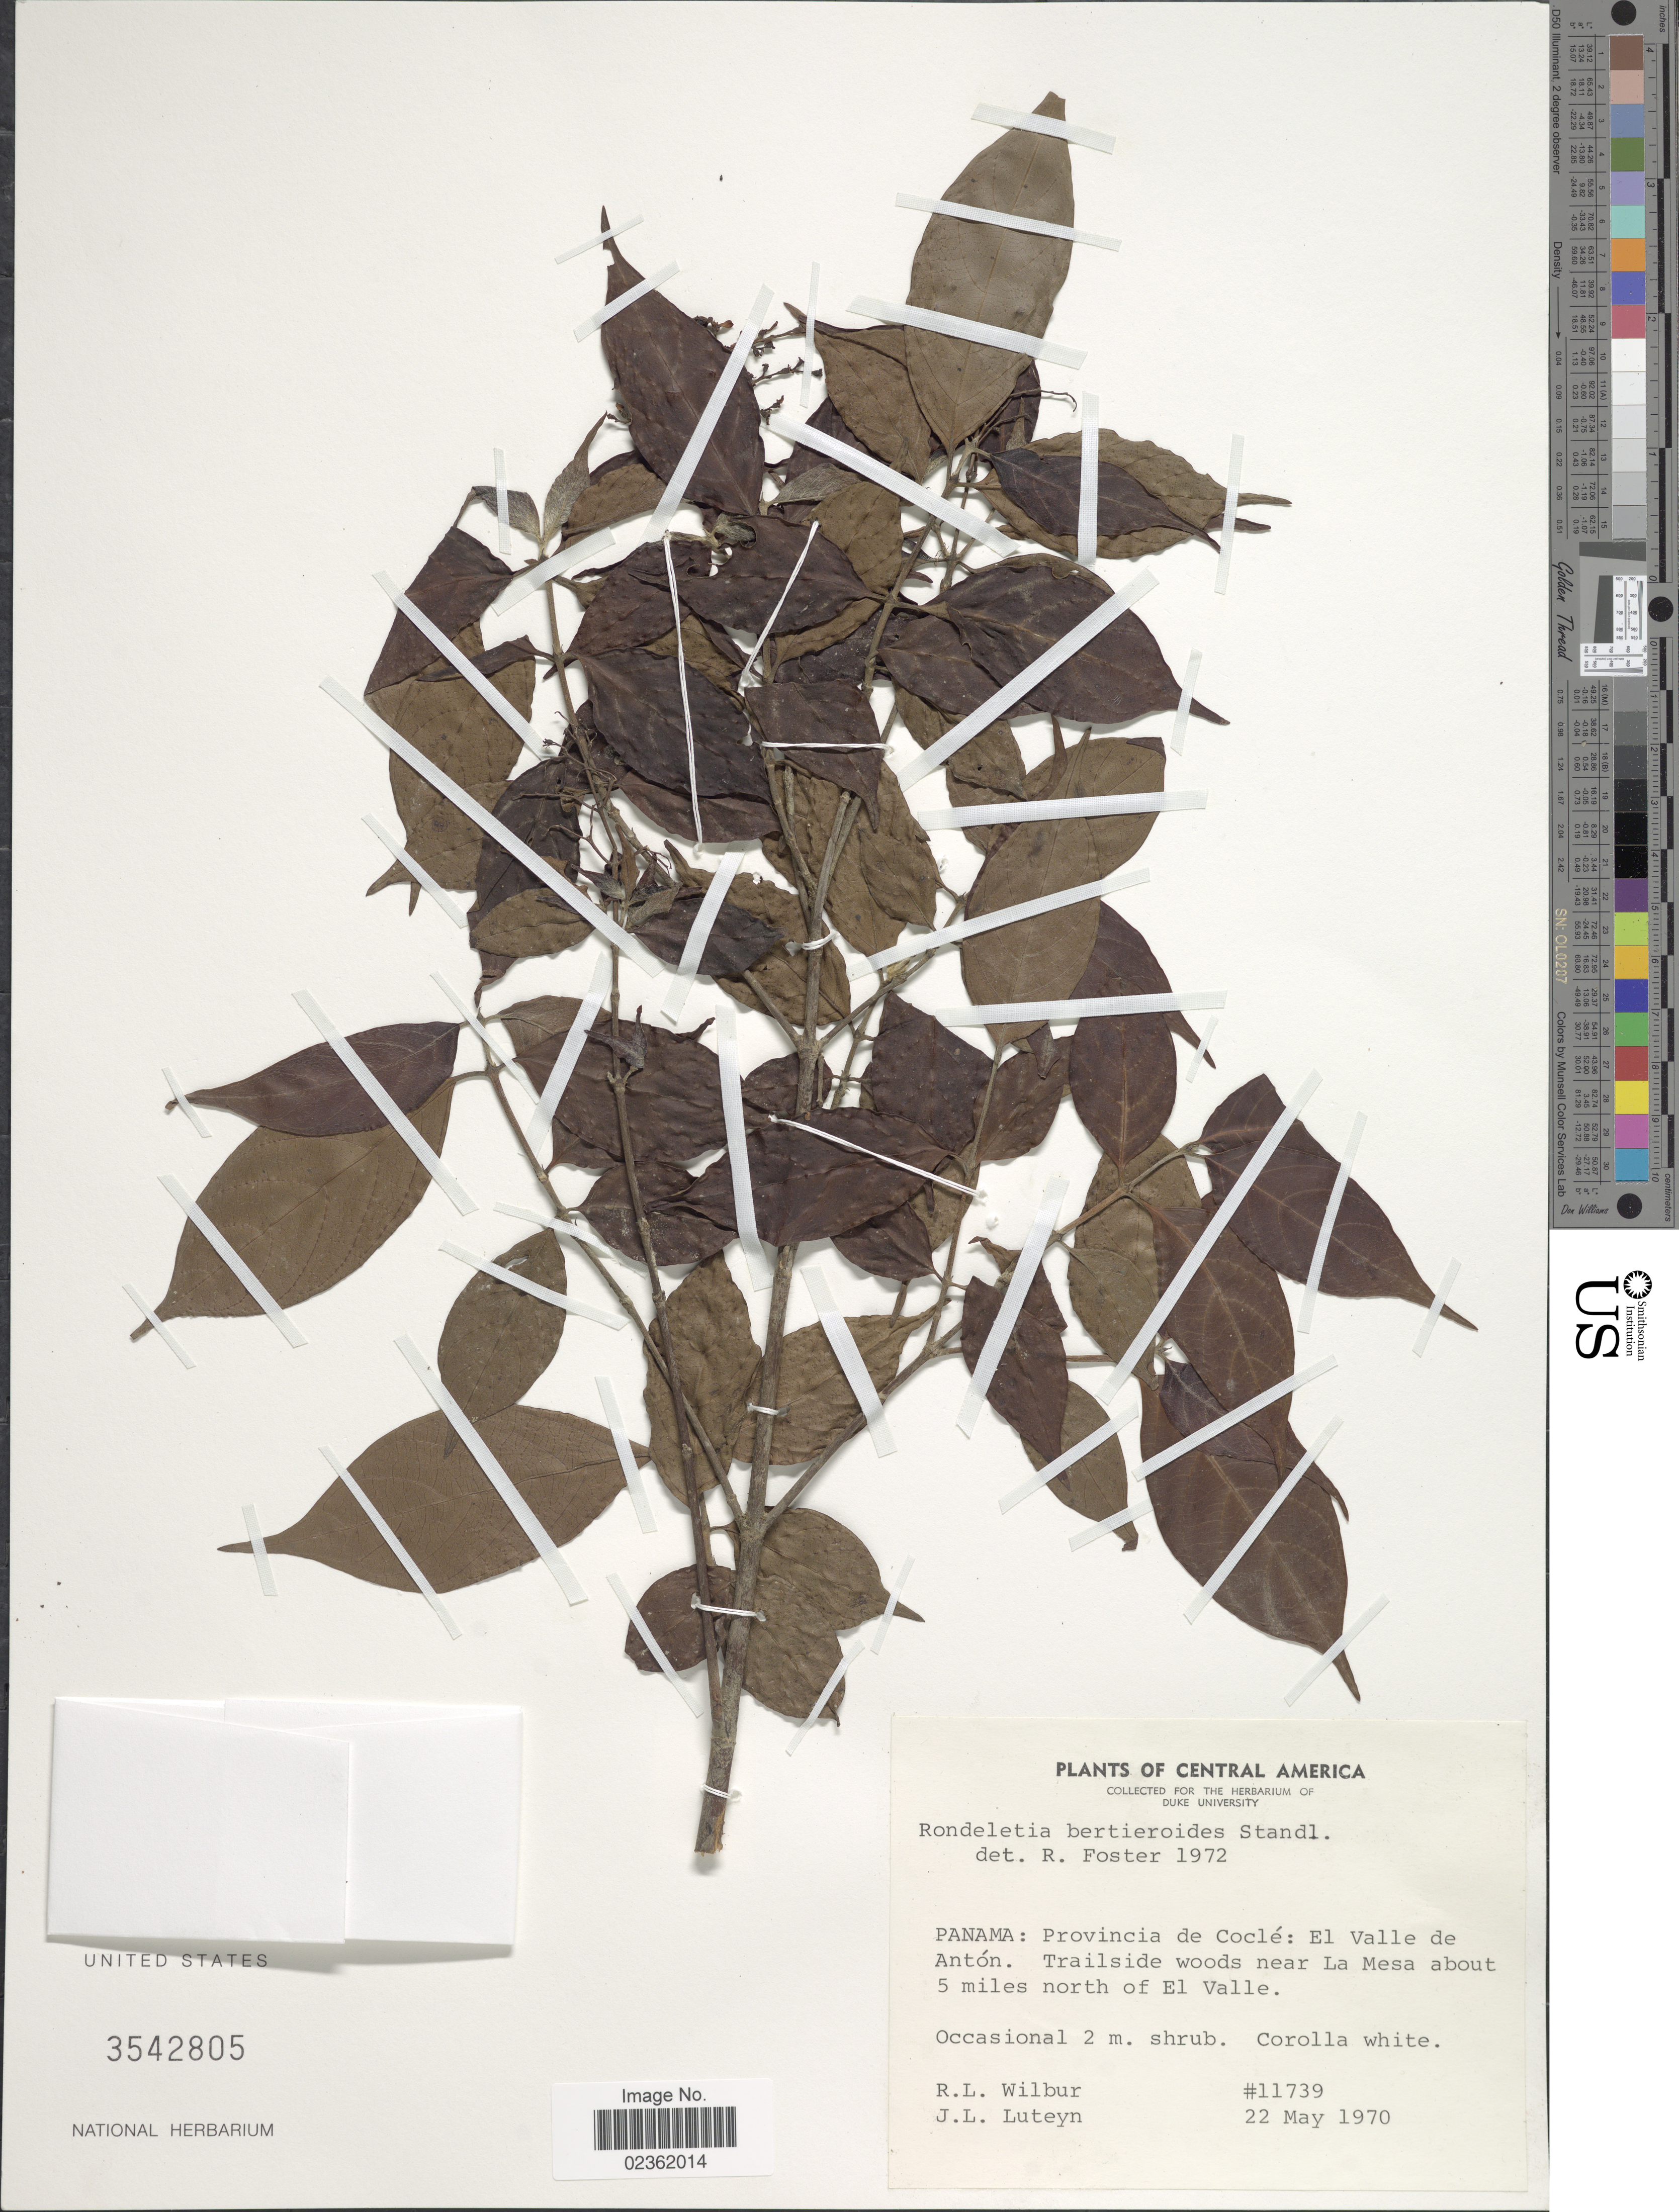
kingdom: Plantae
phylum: Tracheophyta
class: Magnoliopsida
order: Gentianales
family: Rubiaceae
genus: Rondeletia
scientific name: Rondeletia bertieroides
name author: Standl.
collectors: R. L. Wilbur & J. L. Luteyn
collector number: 11739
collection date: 1970-05-22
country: Panama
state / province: Coclé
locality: El Valle de Anton, Trailside woods near La Mesa about 5 miles north of El Valle.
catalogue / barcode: US 3542805